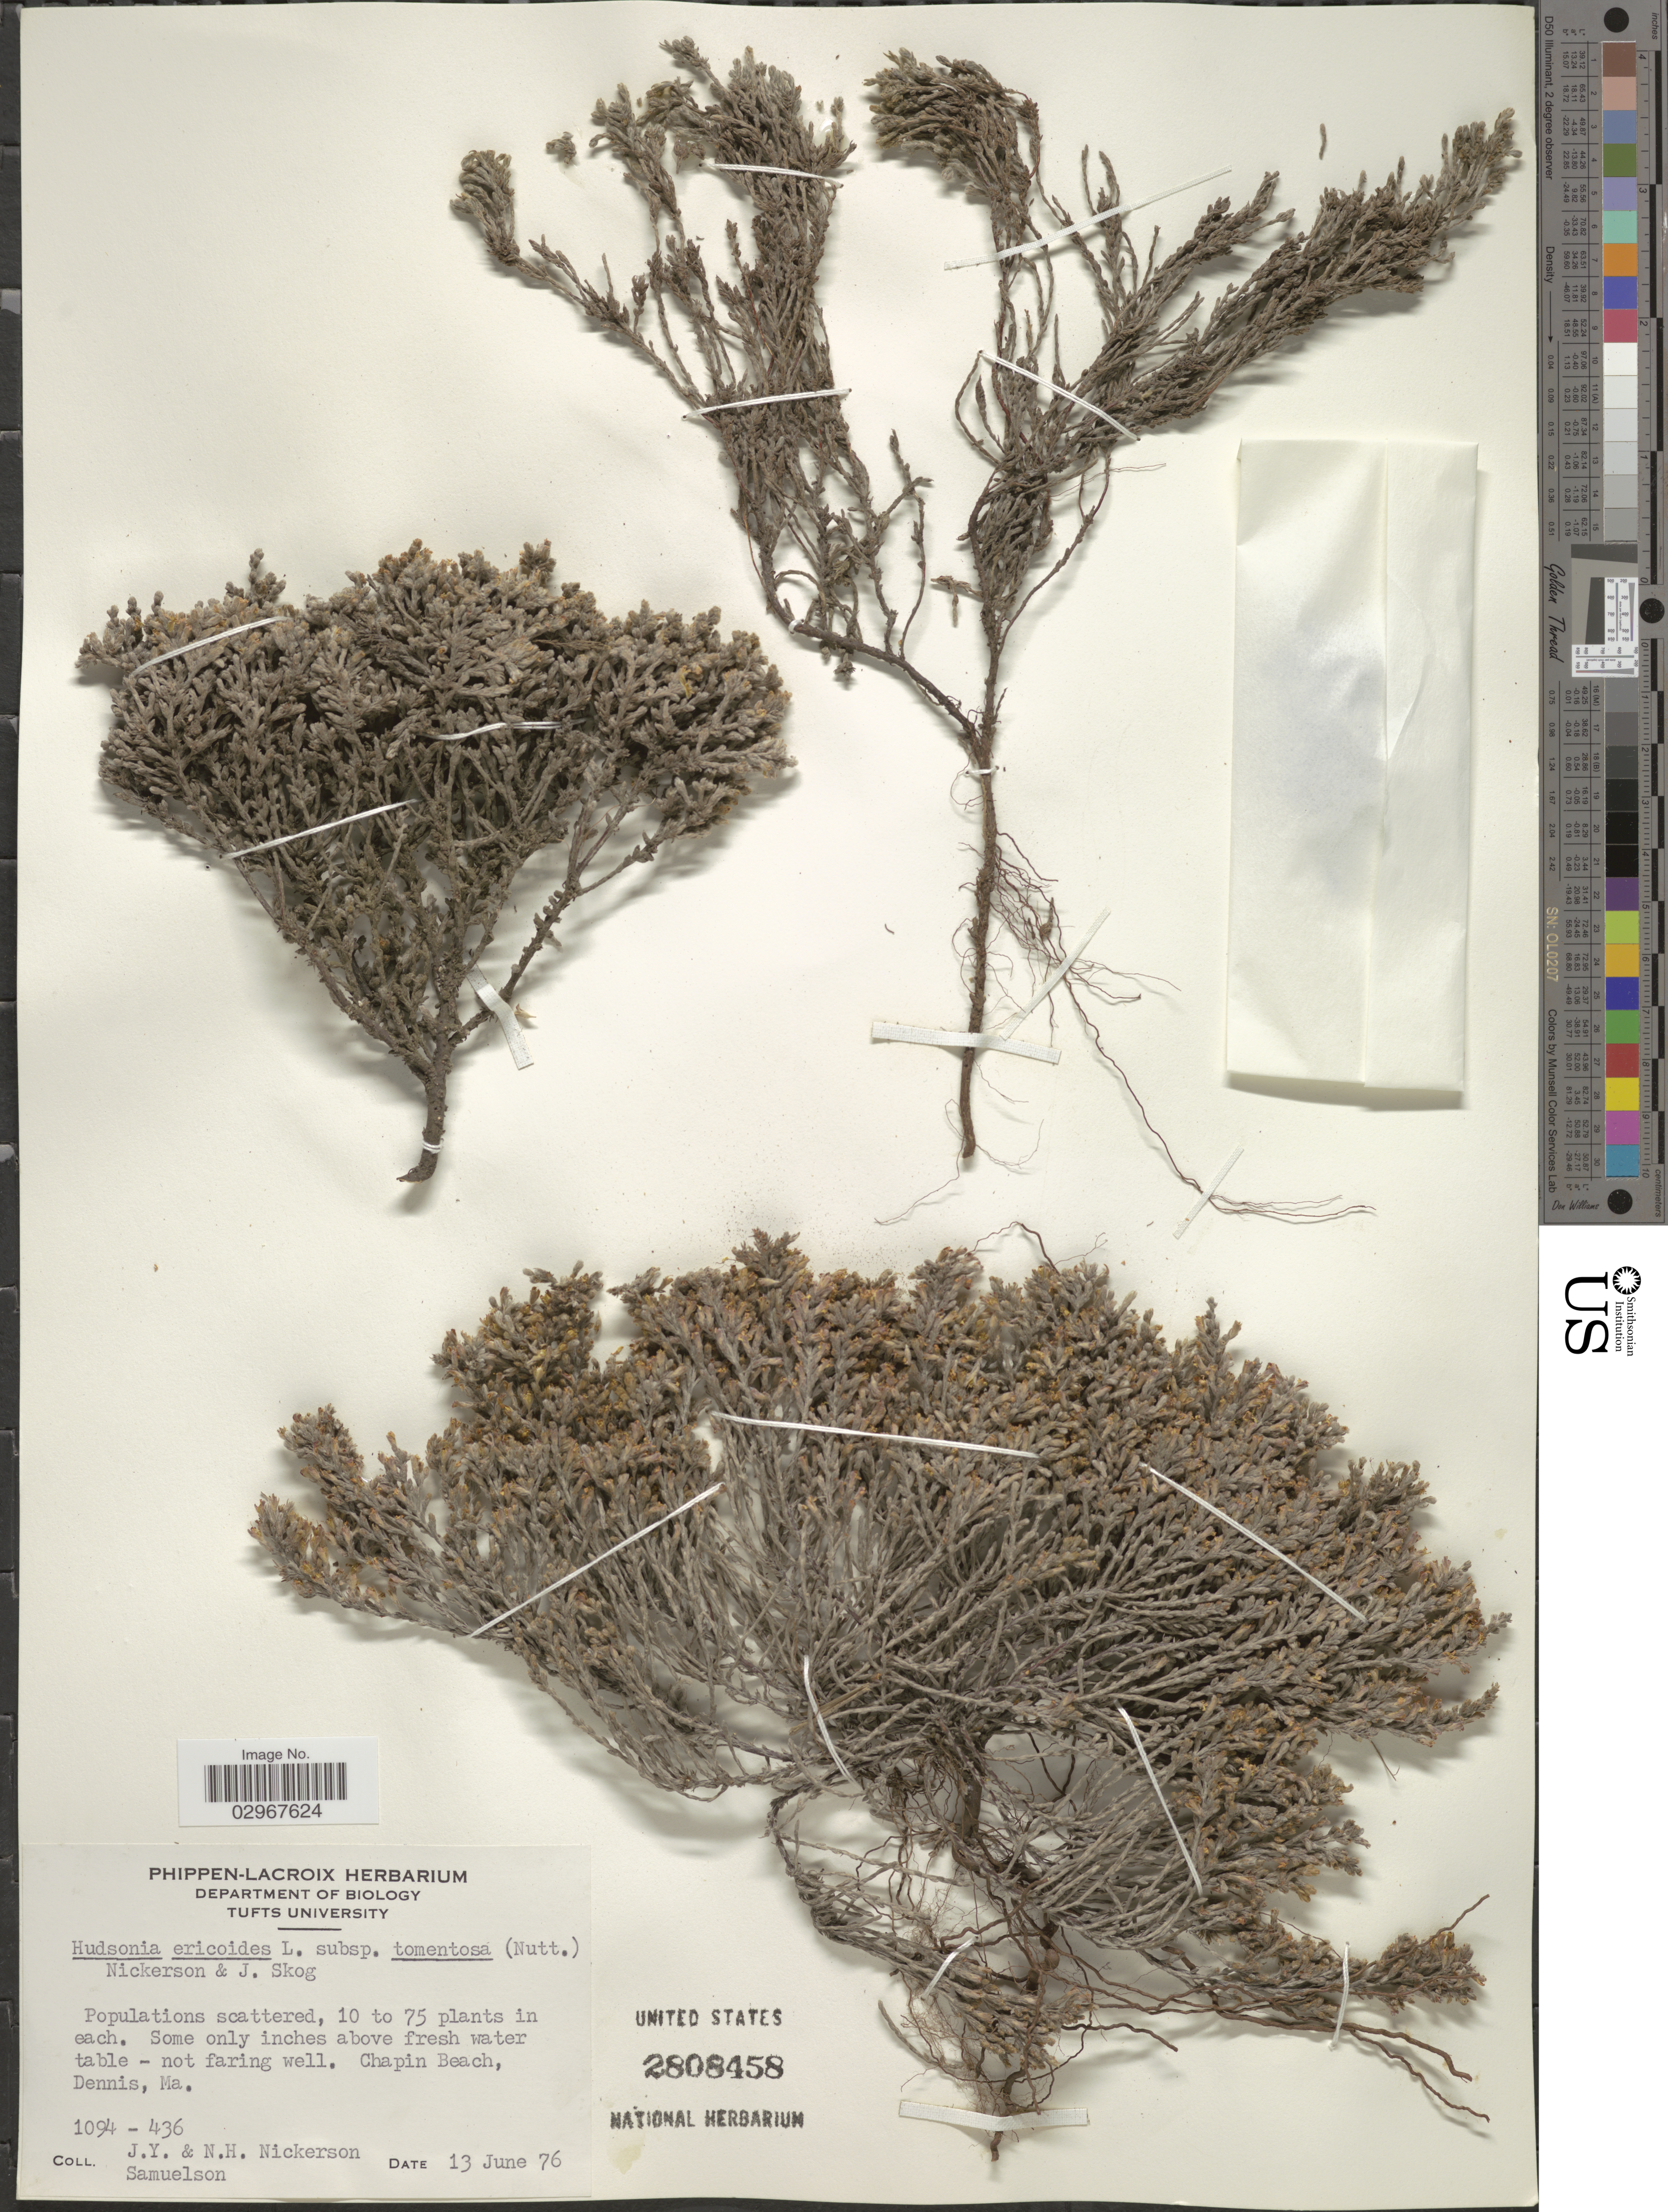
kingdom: Plantae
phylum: Tracheophyta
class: Magnoliopsida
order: Malvales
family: Cistaceae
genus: Hudsonia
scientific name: Hudsonia tomentosa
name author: Nutt.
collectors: N. Nickerson, N. Nickerson & Samuelson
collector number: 1094-436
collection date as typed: Transcribed d/m/y: 13/6/76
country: United States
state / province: Massachusetts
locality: Chapin Beach, Dennis, Ma.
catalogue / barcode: US 2808458